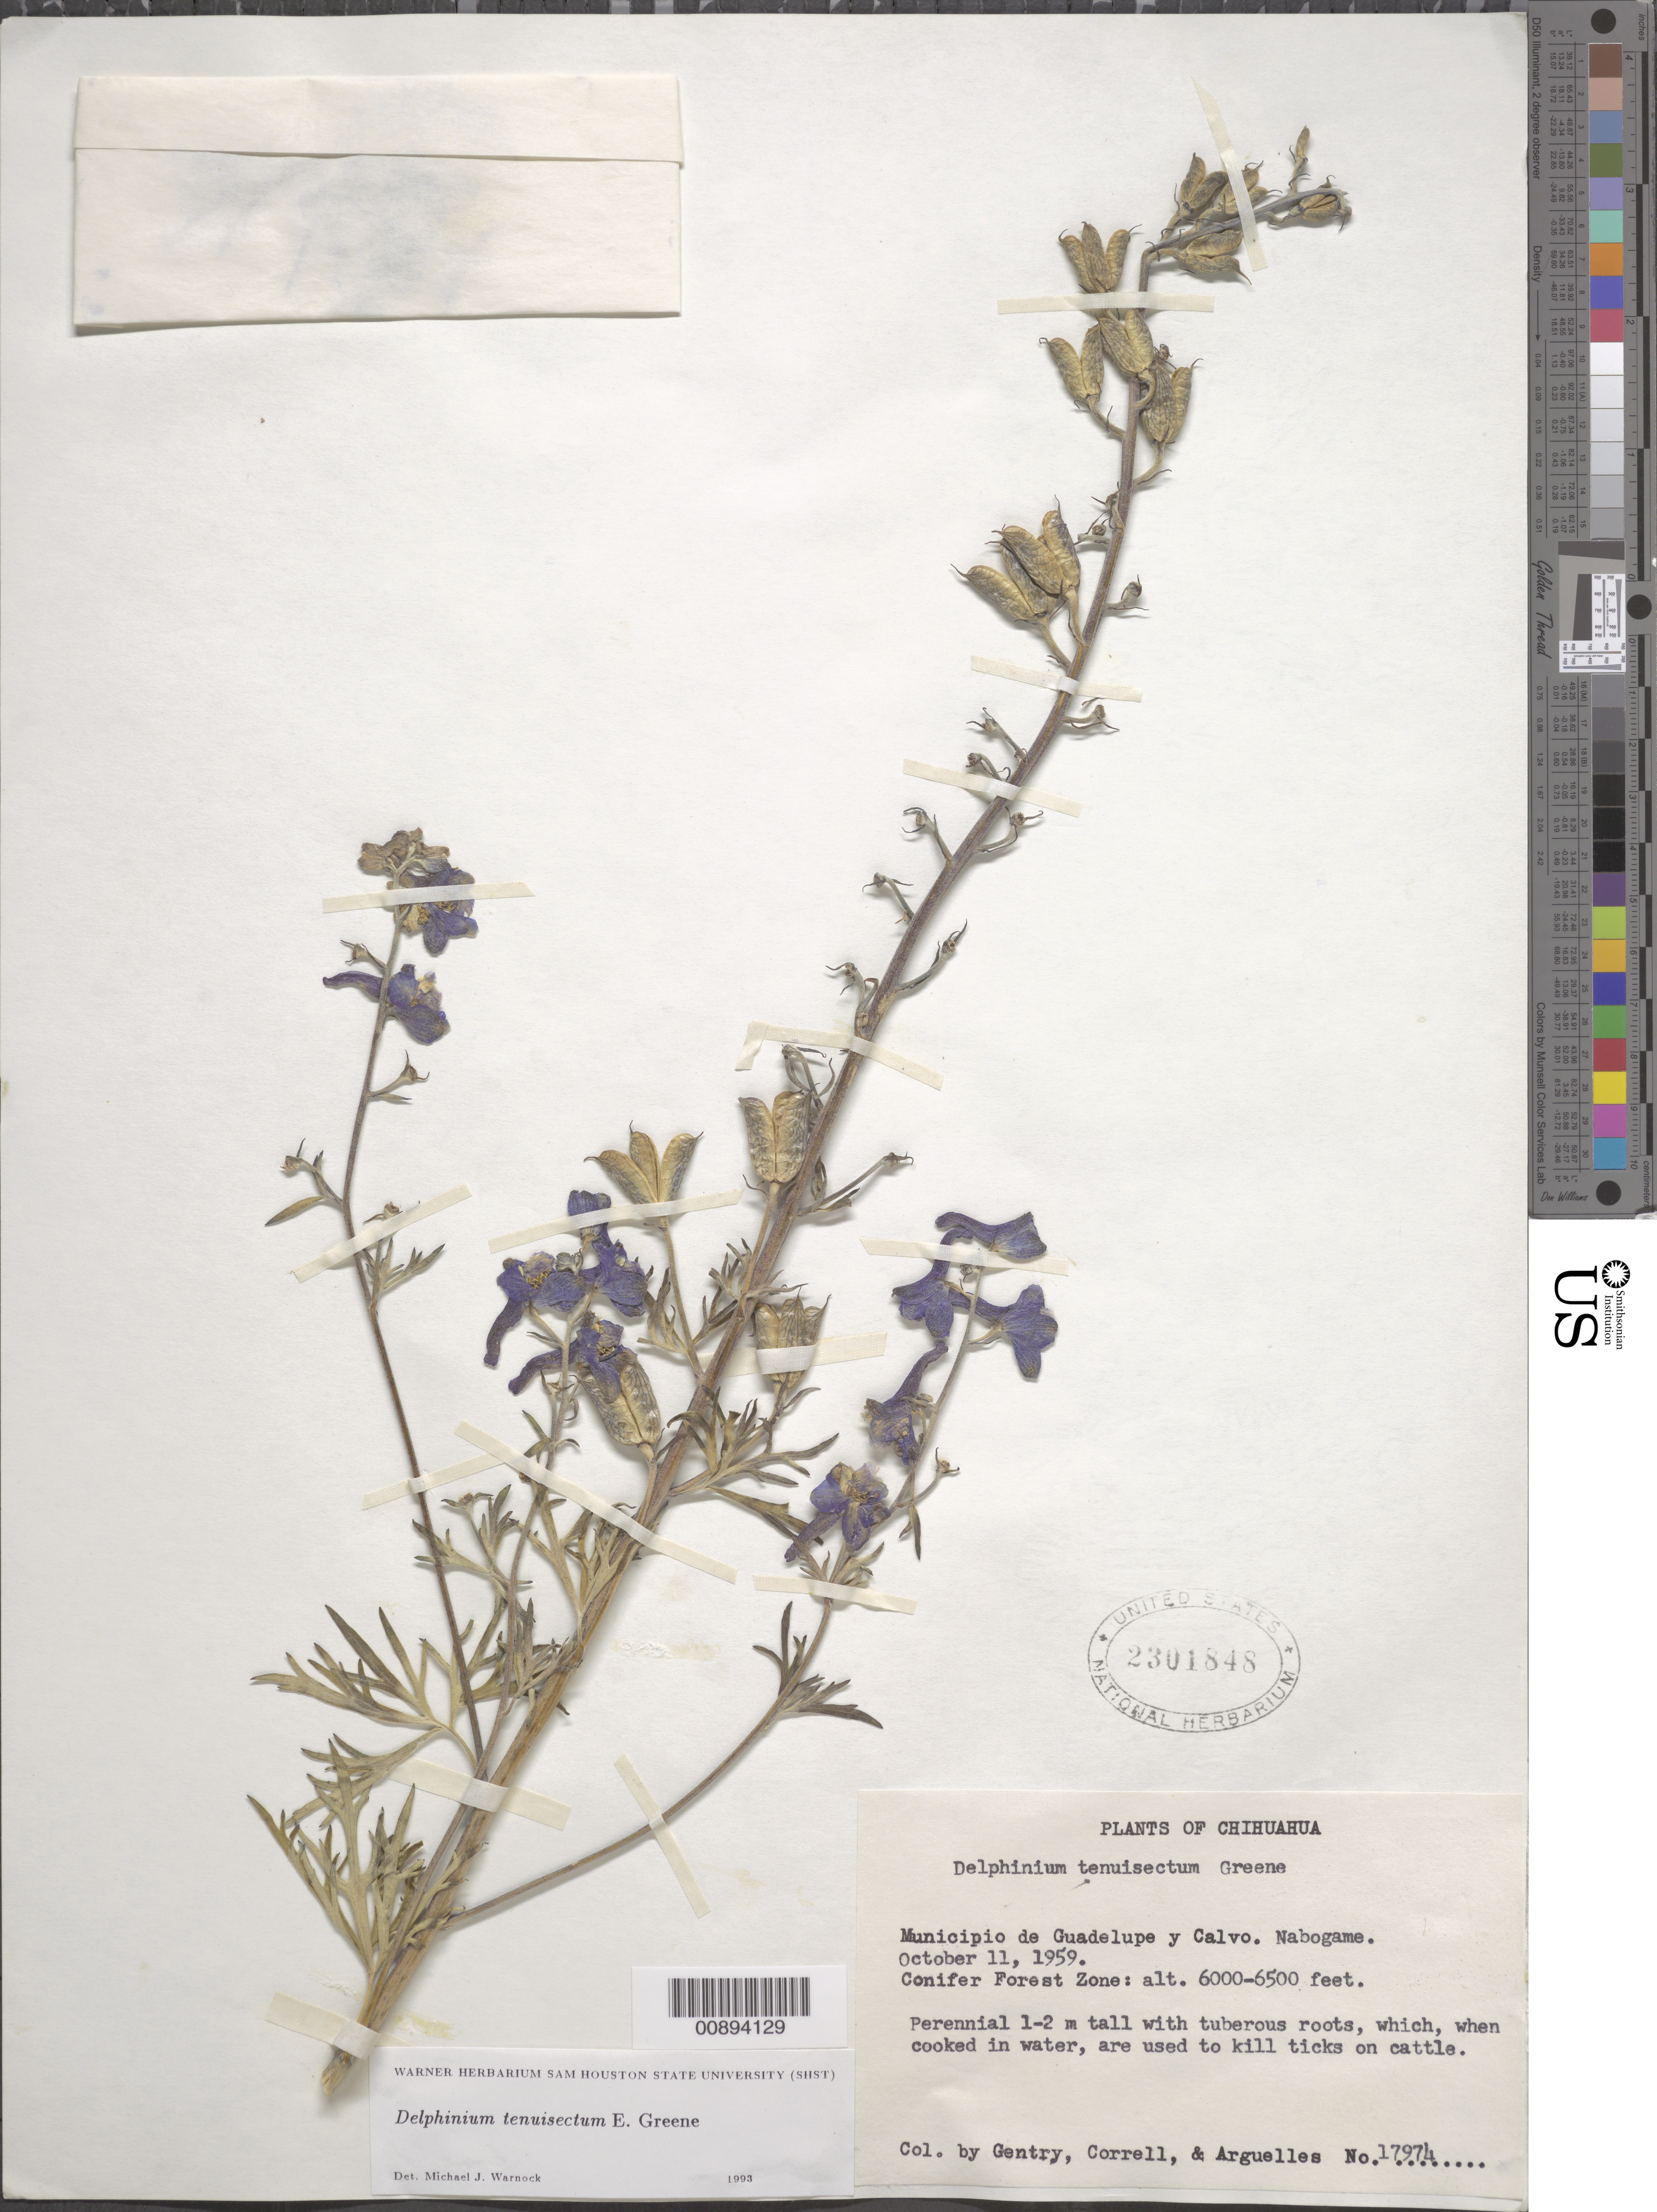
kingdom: Plantae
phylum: Tracheophyta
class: Magnoliopsida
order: Ranunculales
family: Ranunculaceae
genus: Delphinium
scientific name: Delphinium tenuisectum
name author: Greene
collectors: Gentry, --, -- Correll & Arguelles, --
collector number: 17974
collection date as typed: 11 Oct 1959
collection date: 1959-10-11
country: Mexico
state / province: Chihuahua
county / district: Guadalupe y Calvo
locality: Nabogame, Chihuahua.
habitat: Conifer Forest Zone.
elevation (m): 1829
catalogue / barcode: US 2301848